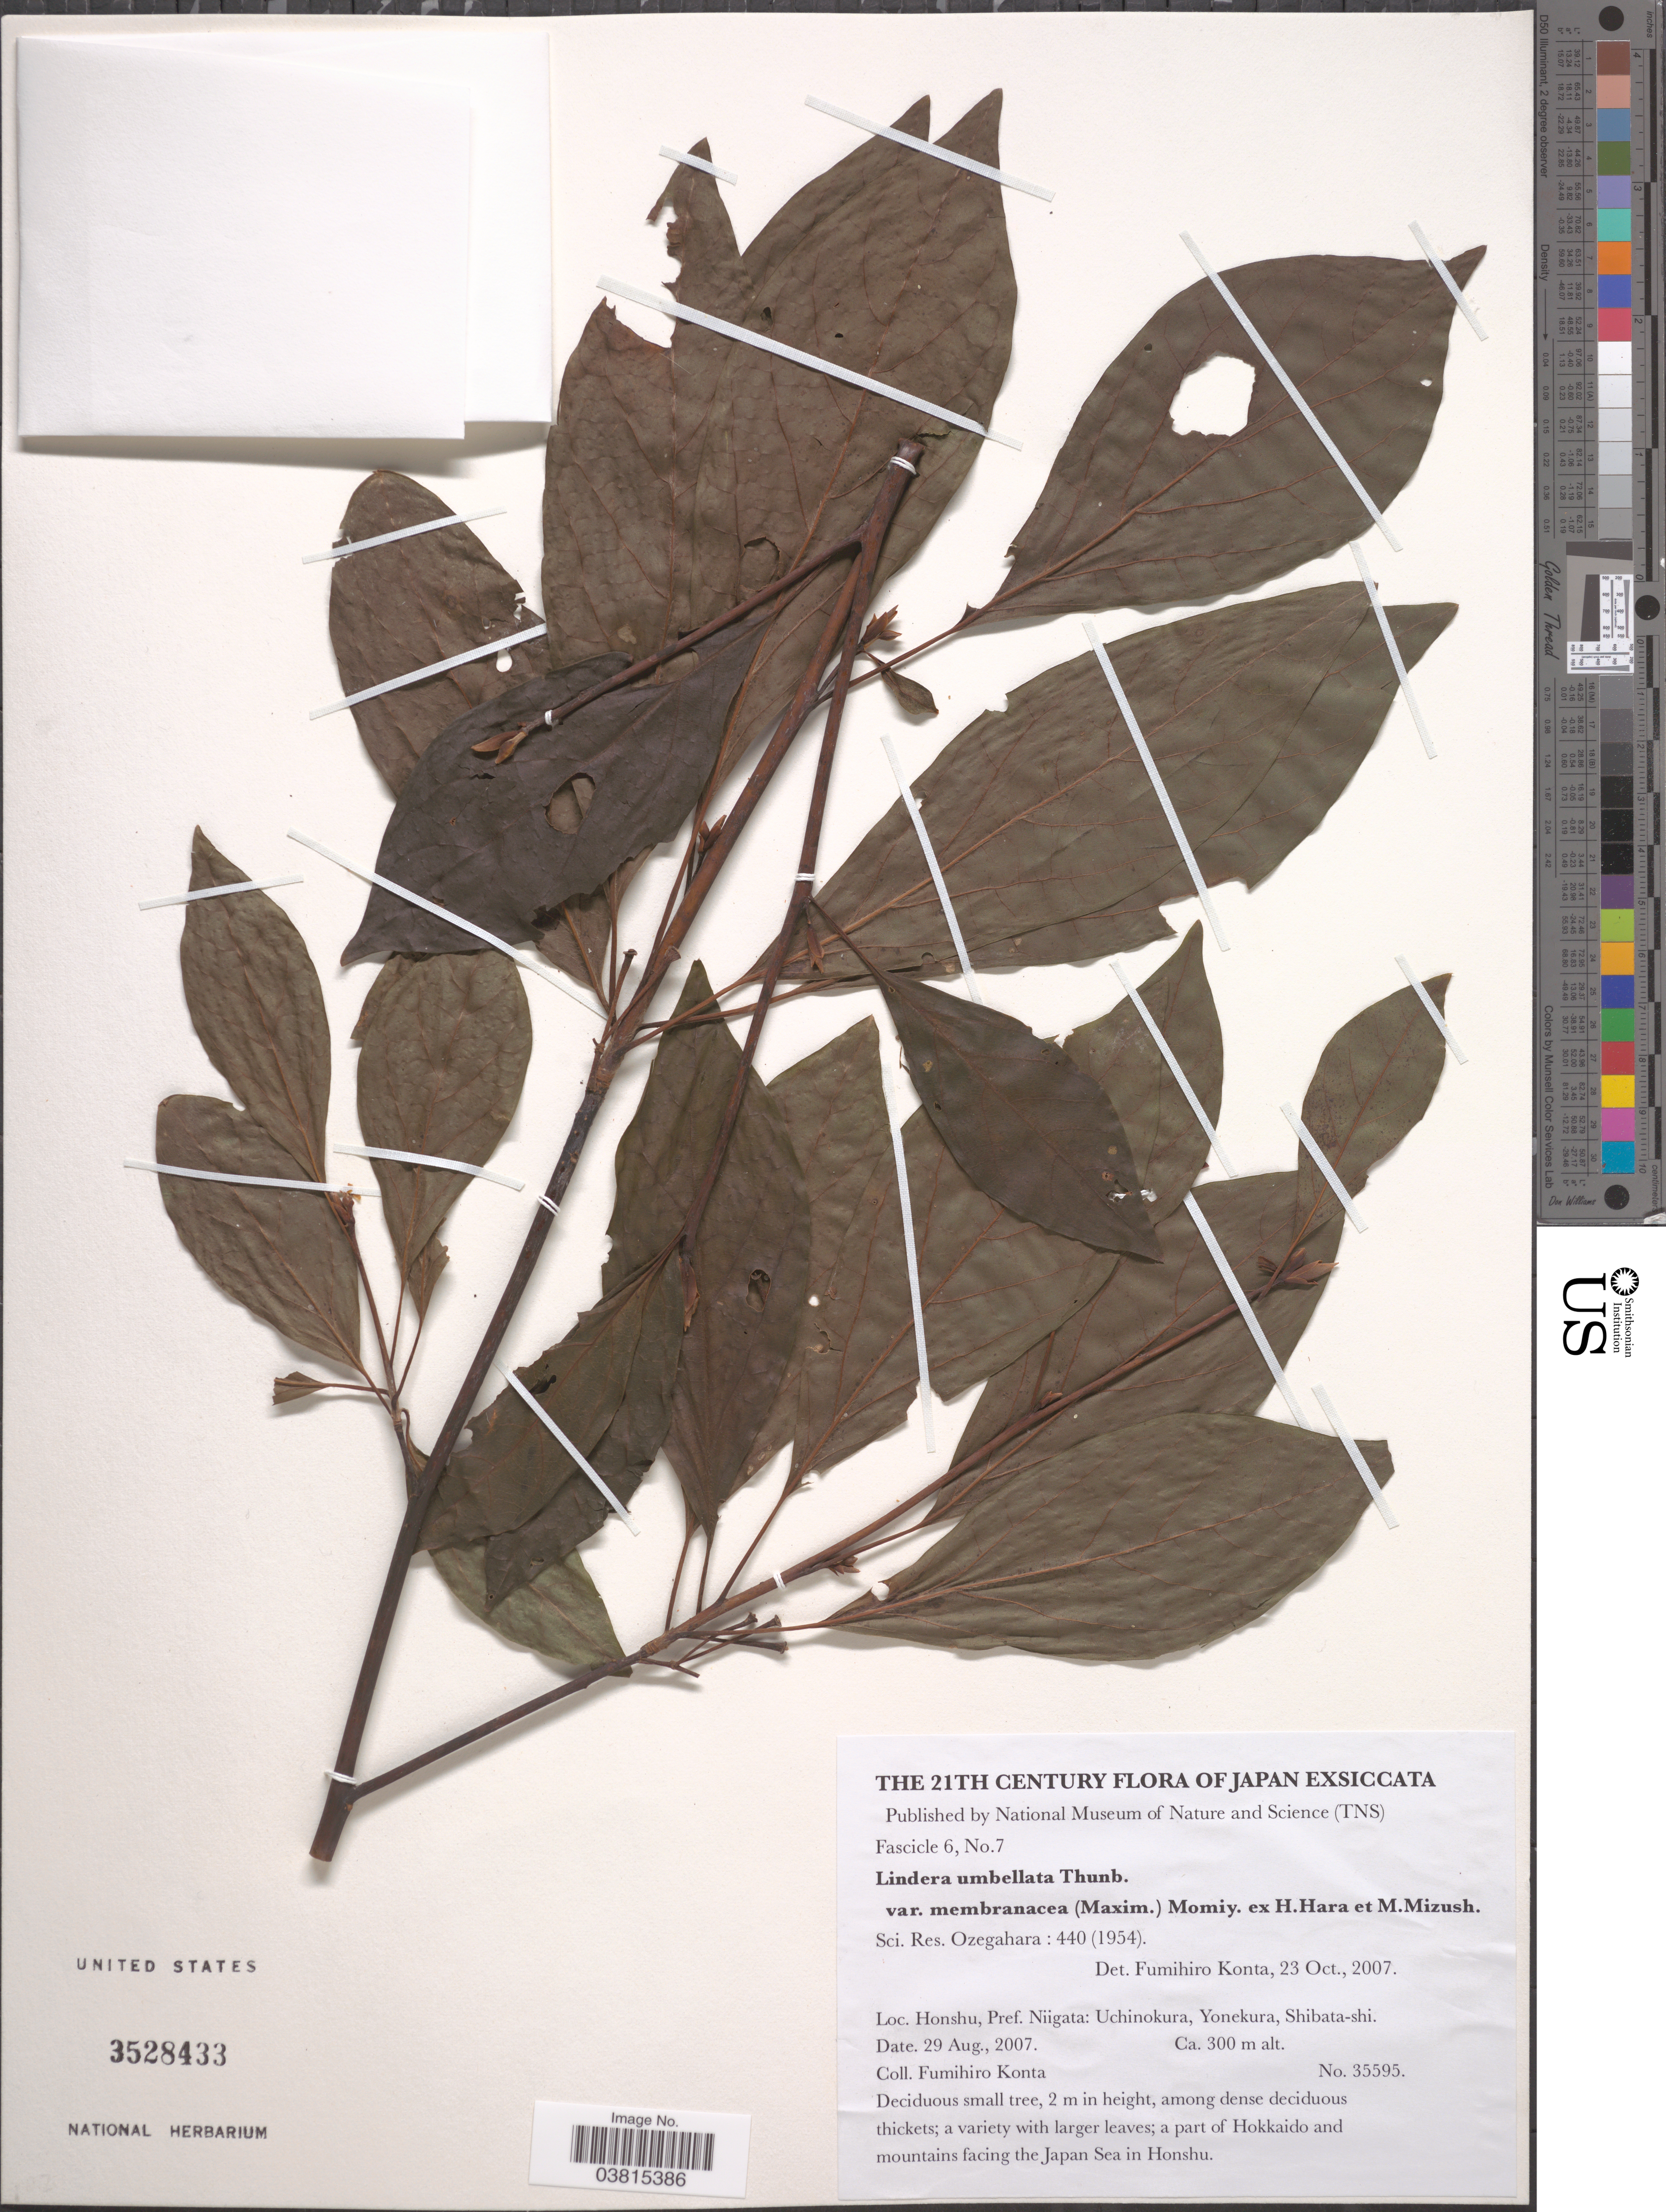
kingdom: Plantae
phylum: Tracheophyta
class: Magnoliopsida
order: Laurales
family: Lauraceae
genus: Lindera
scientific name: Lindera umbellata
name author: Thunb.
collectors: F. Konta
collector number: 35595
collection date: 2007-08-29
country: Japan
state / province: Niigata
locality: Honshu, Pref. Niigata: Uchinokura, Yonekura, Shibata-shi. A part of Hokkaido and mountains facing the Japan Sea in Honshu.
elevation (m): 300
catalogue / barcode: US 3528433